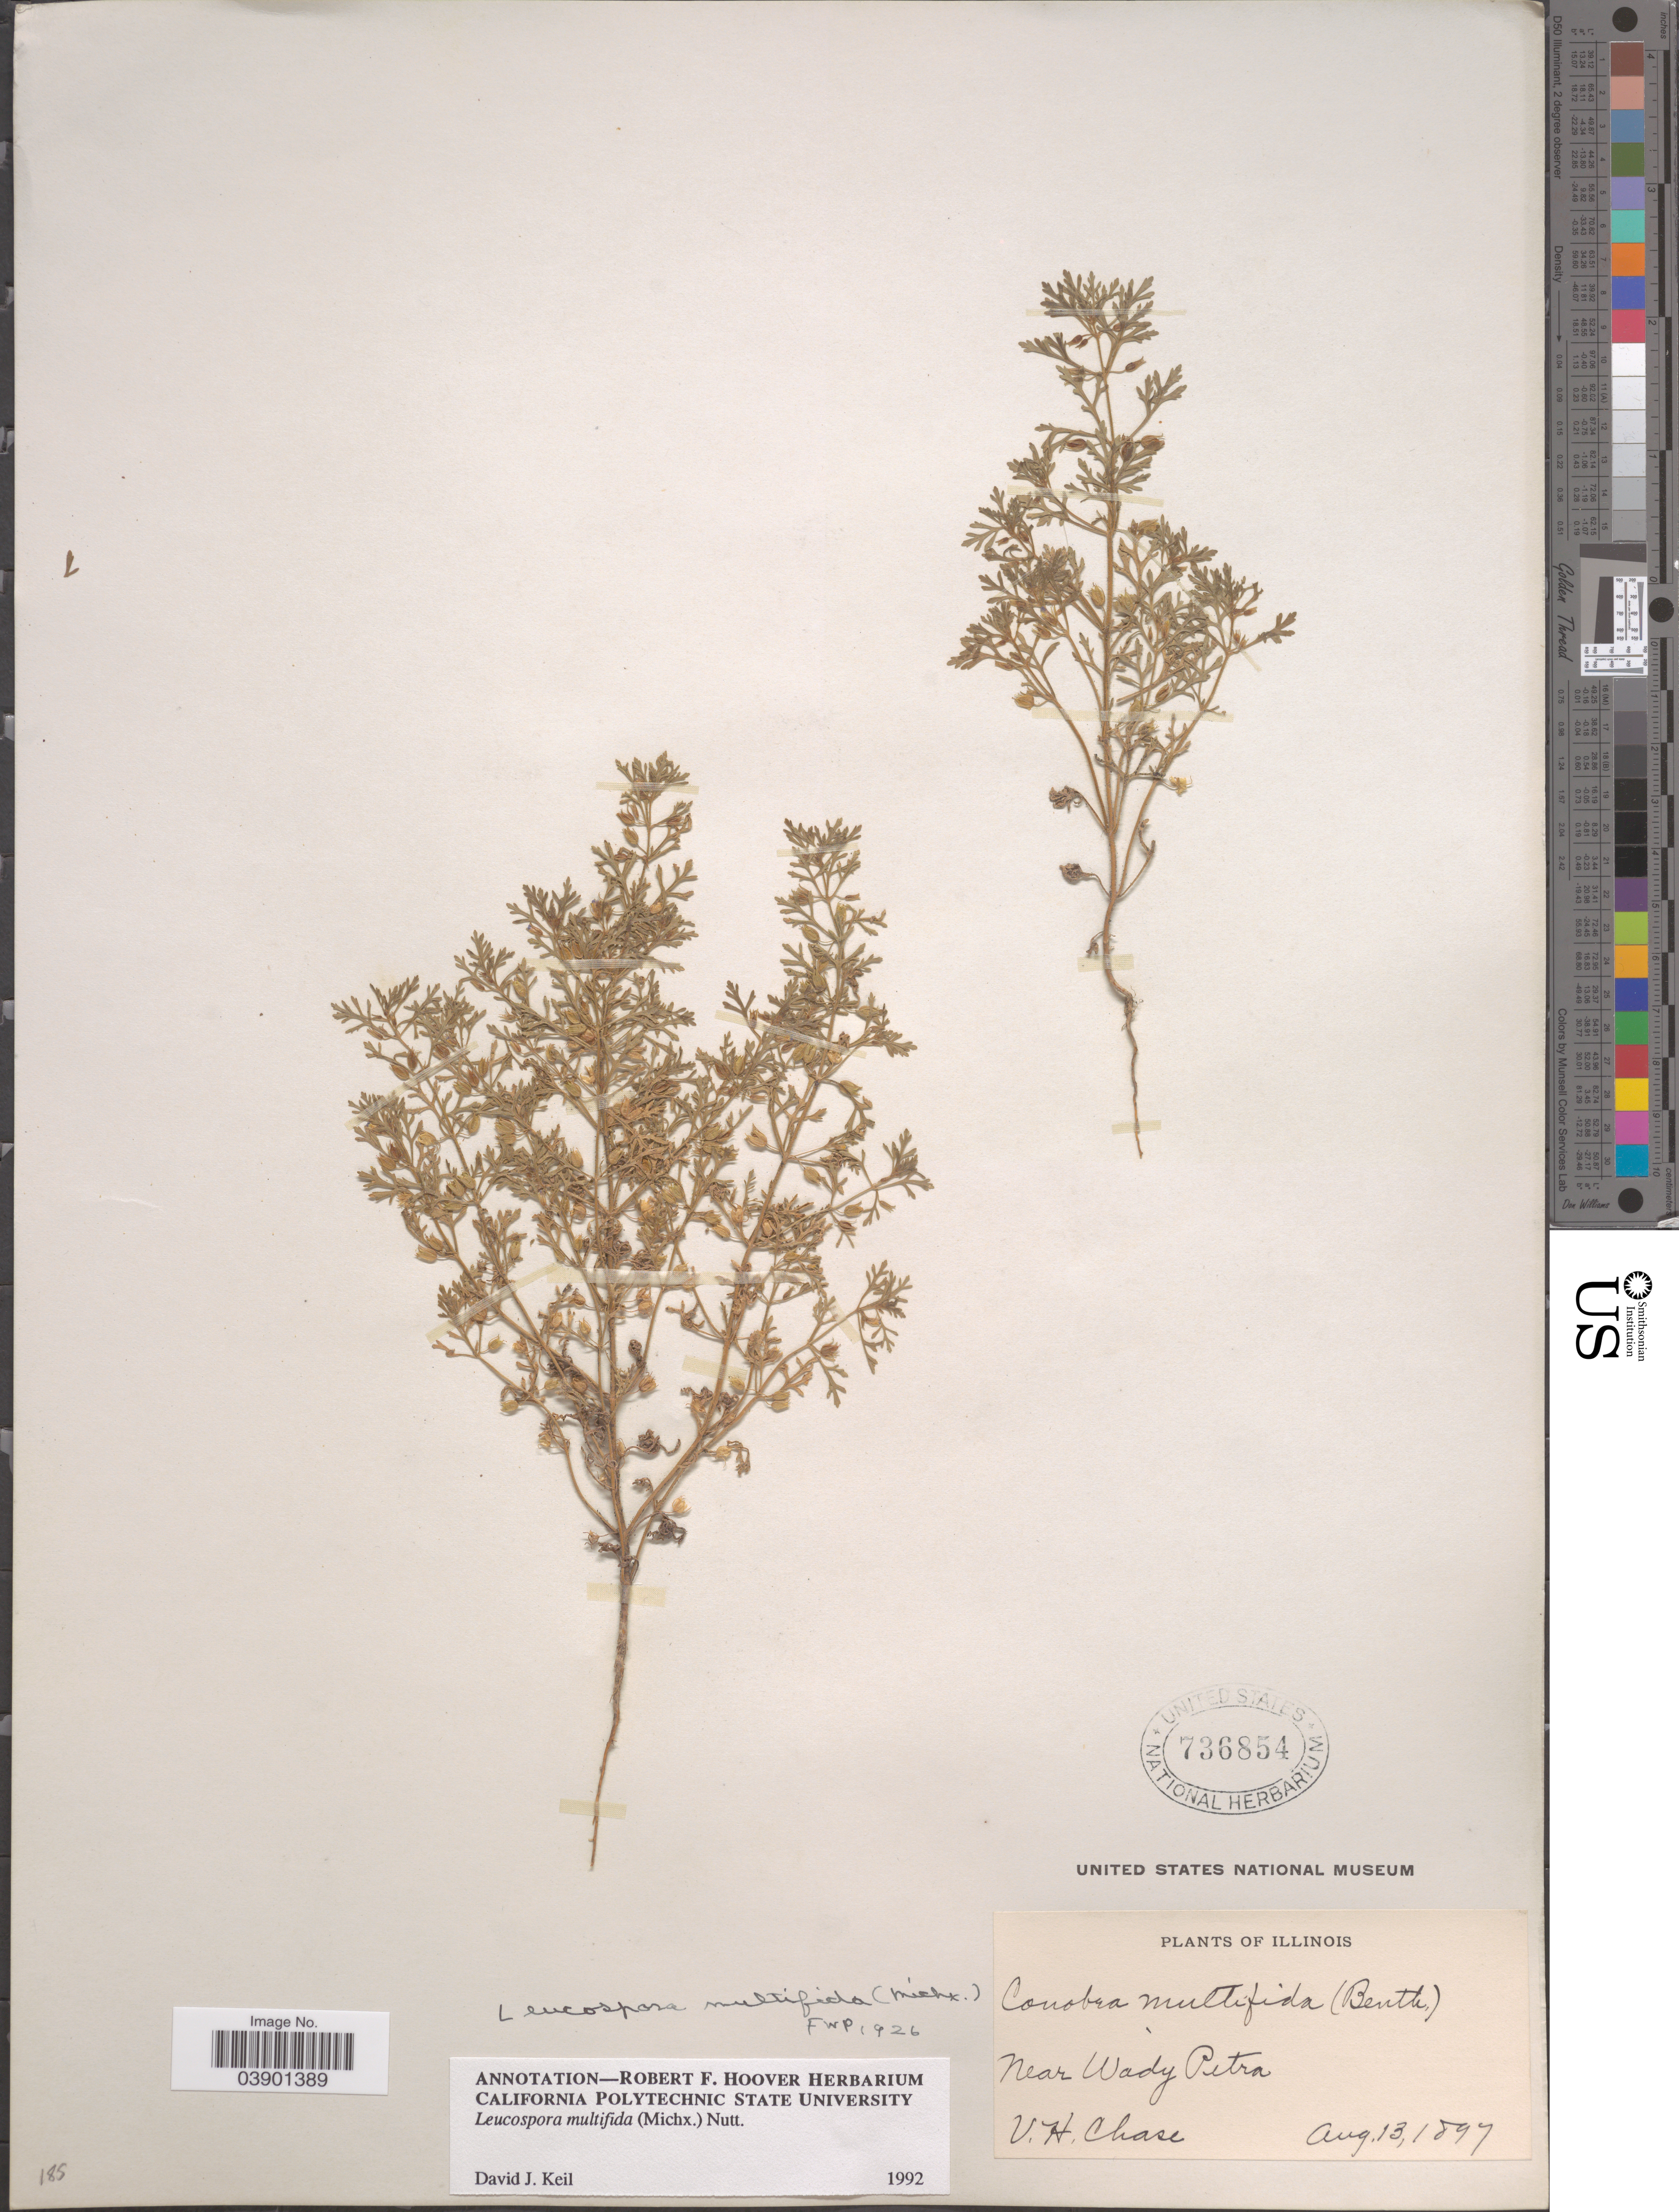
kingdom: Plantae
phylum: Tracheophyta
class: Magnoliopsida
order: Lamiales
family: Plantaginaceae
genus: Leucospora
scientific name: Leucospora multifida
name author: (Michx.) Nutt.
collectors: V. H. Chase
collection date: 1897-08-13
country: United States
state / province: Illinois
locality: Near Wady Petra.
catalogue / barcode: US 736854